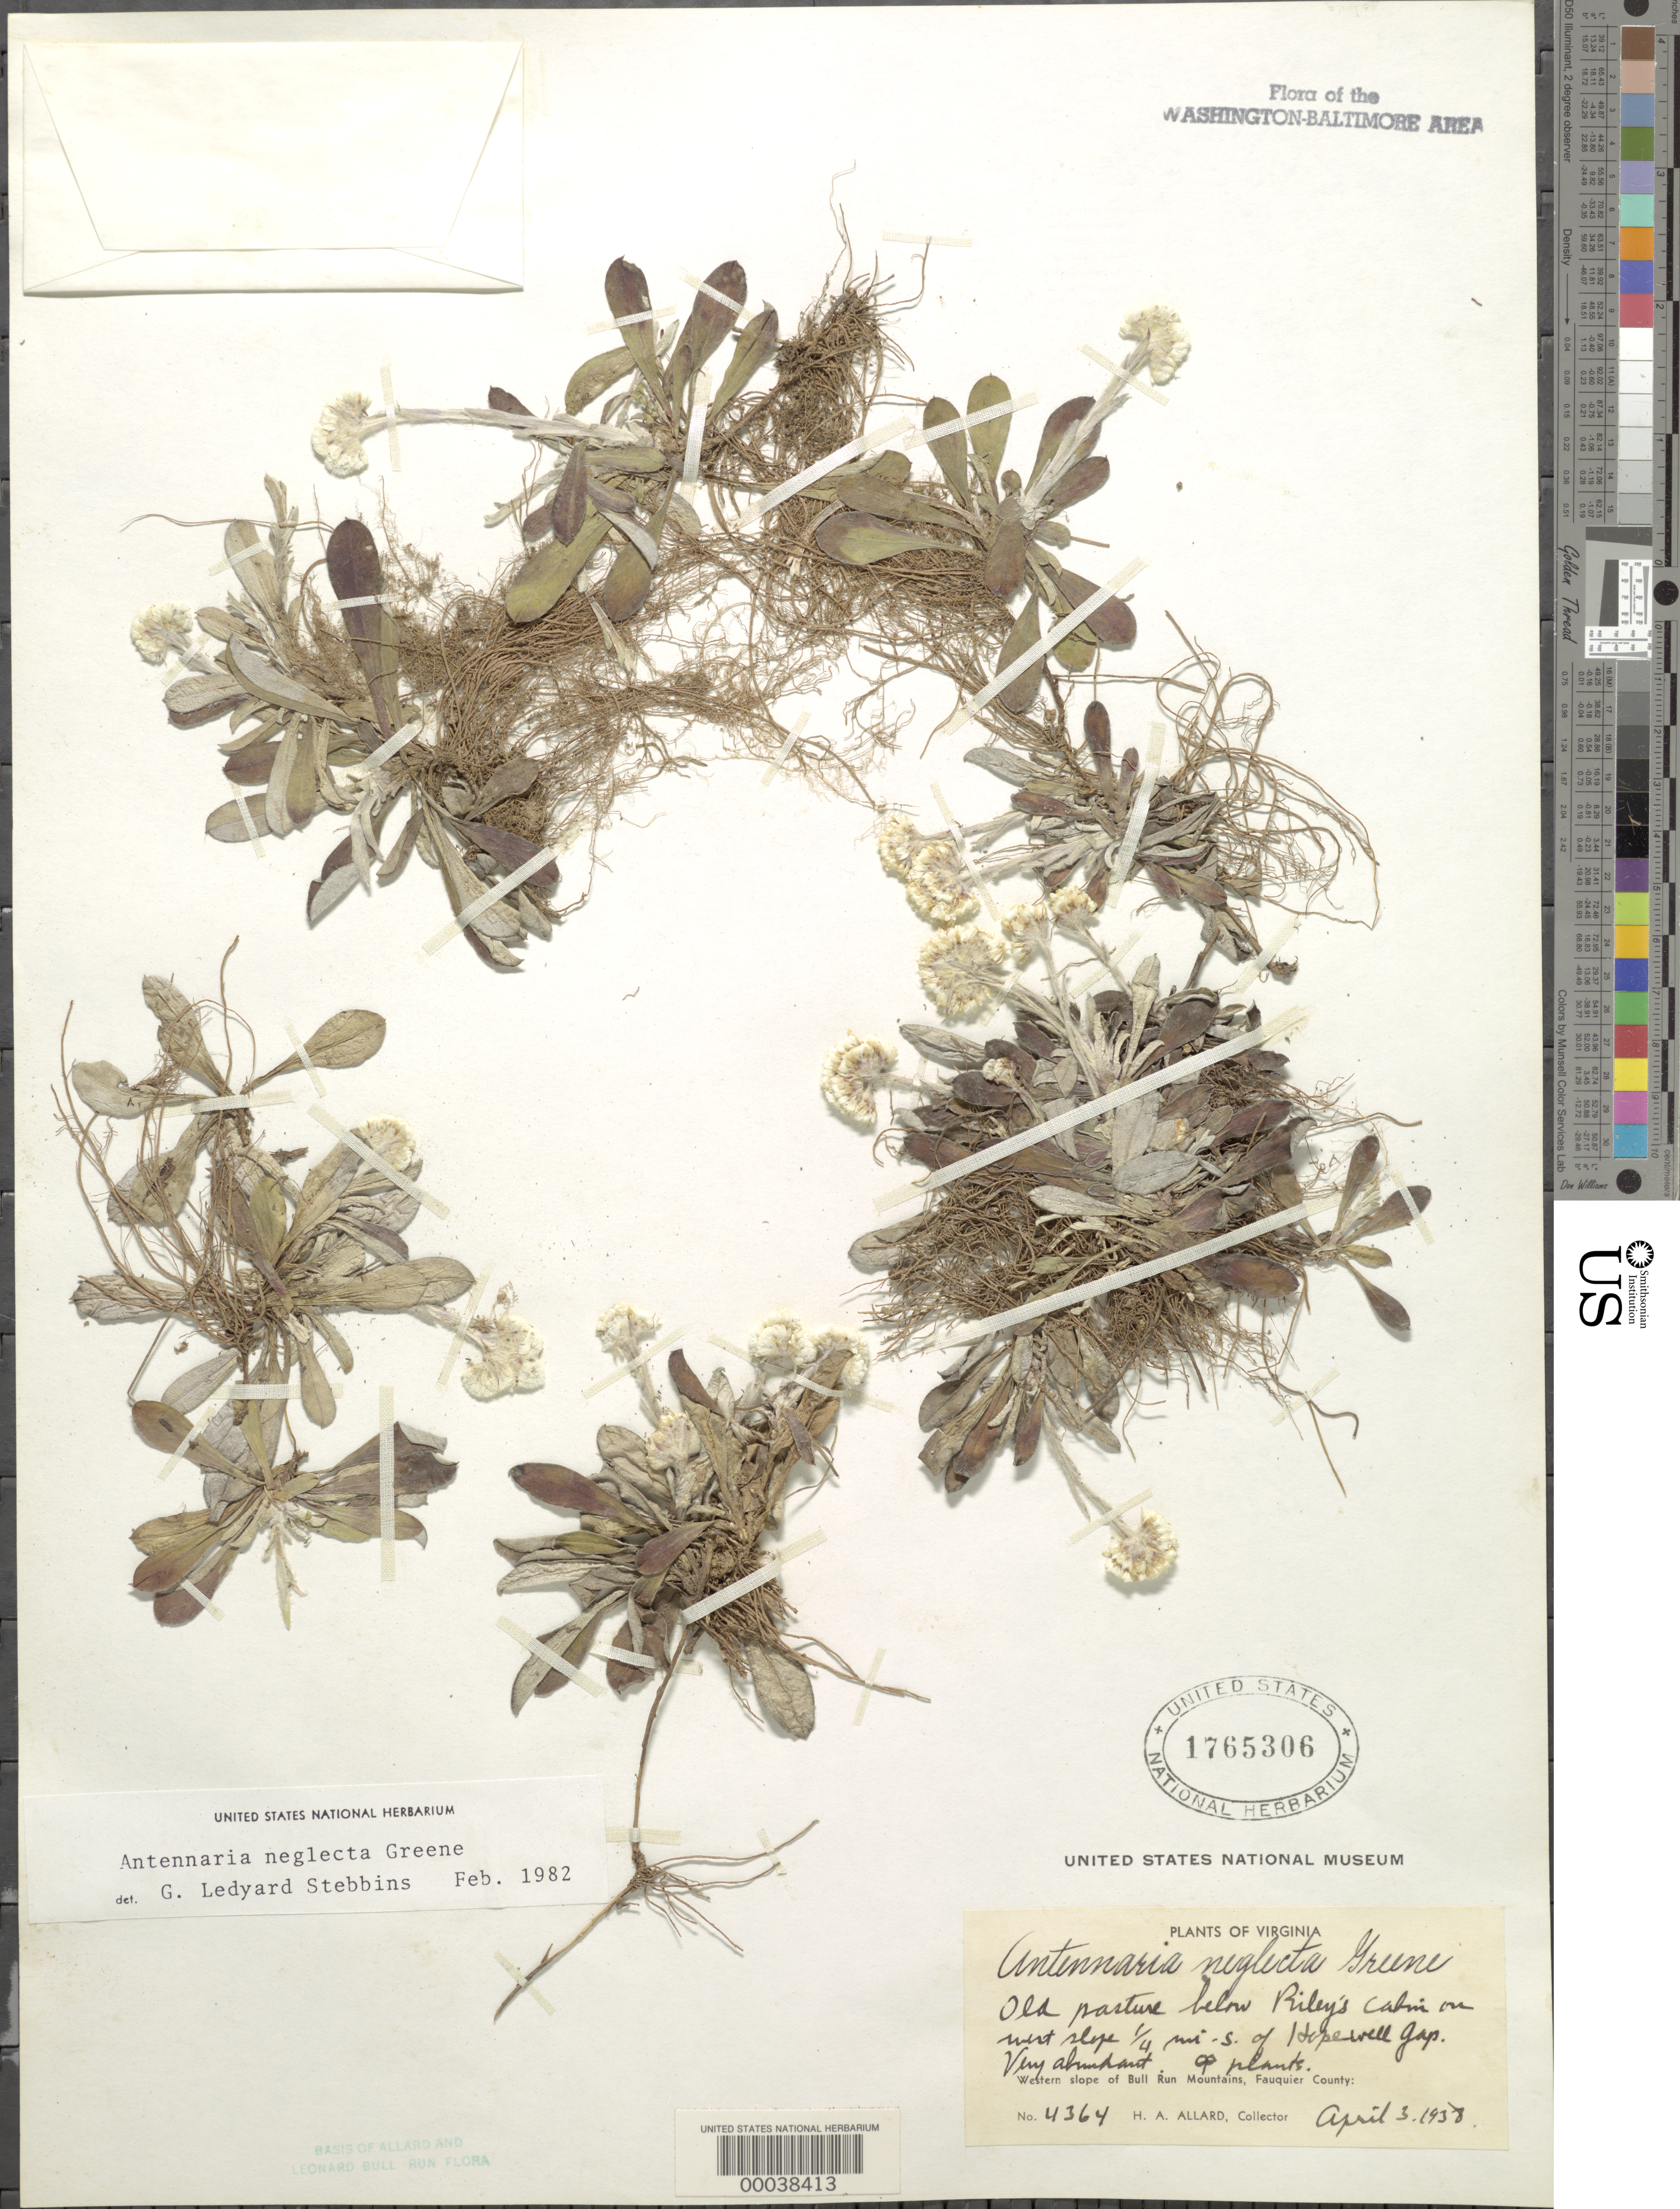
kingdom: Plantae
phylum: Tracheophyta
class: Magnoliopsida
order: Asterales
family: Asteraceae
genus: Antennaria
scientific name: Antennaria neglecta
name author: Greene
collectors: H. A. Allard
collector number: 4364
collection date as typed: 03 Apr 1938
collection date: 1938-04-03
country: United States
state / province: Virginia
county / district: Fauquier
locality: South of Hopewell Gap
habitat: Old pasture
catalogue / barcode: US 1765306